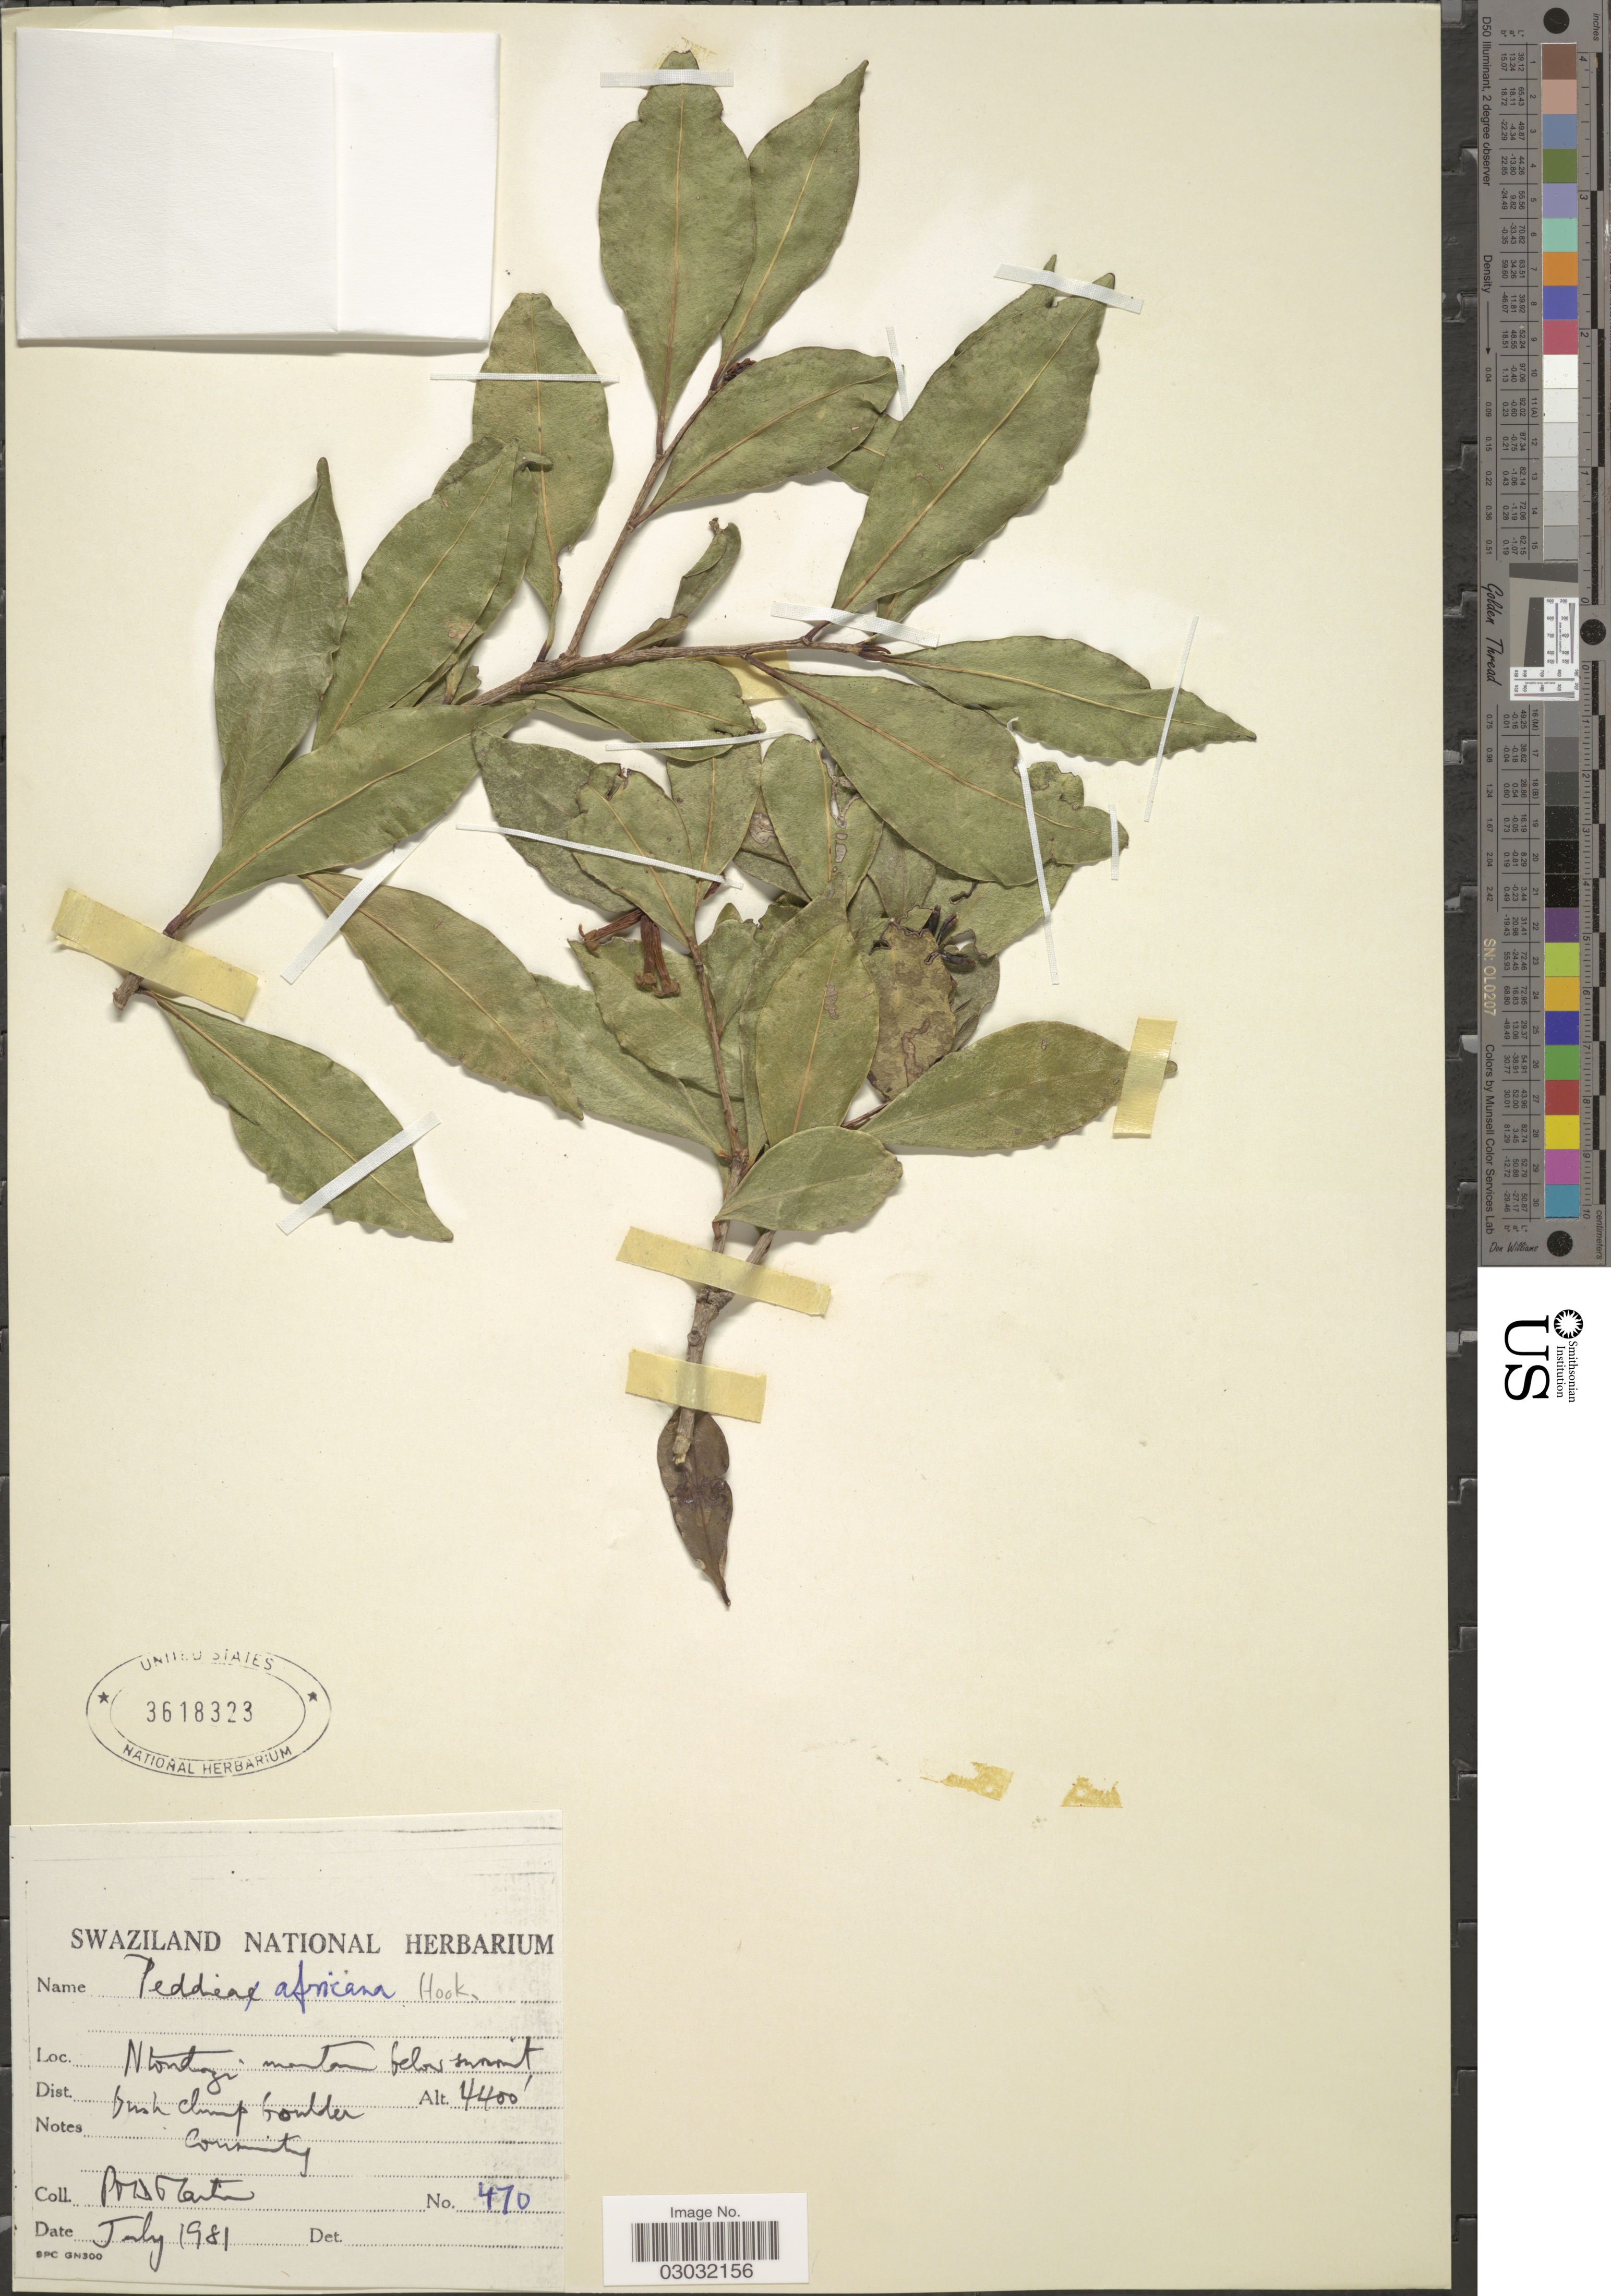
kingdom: Plantae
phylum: Tracheophyta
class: Magnoliopsida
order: Malvales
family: Thymelaeaceae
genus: Peddiea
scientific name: Peddiea africana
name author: Hook.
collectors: P. M. D. Martin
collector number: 470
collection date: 1981-07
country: Eswatini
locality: Ntondazi mountain below summit. Dist. bush champ [interpreted] boulder.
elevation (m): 1341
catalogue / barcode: US 3618323